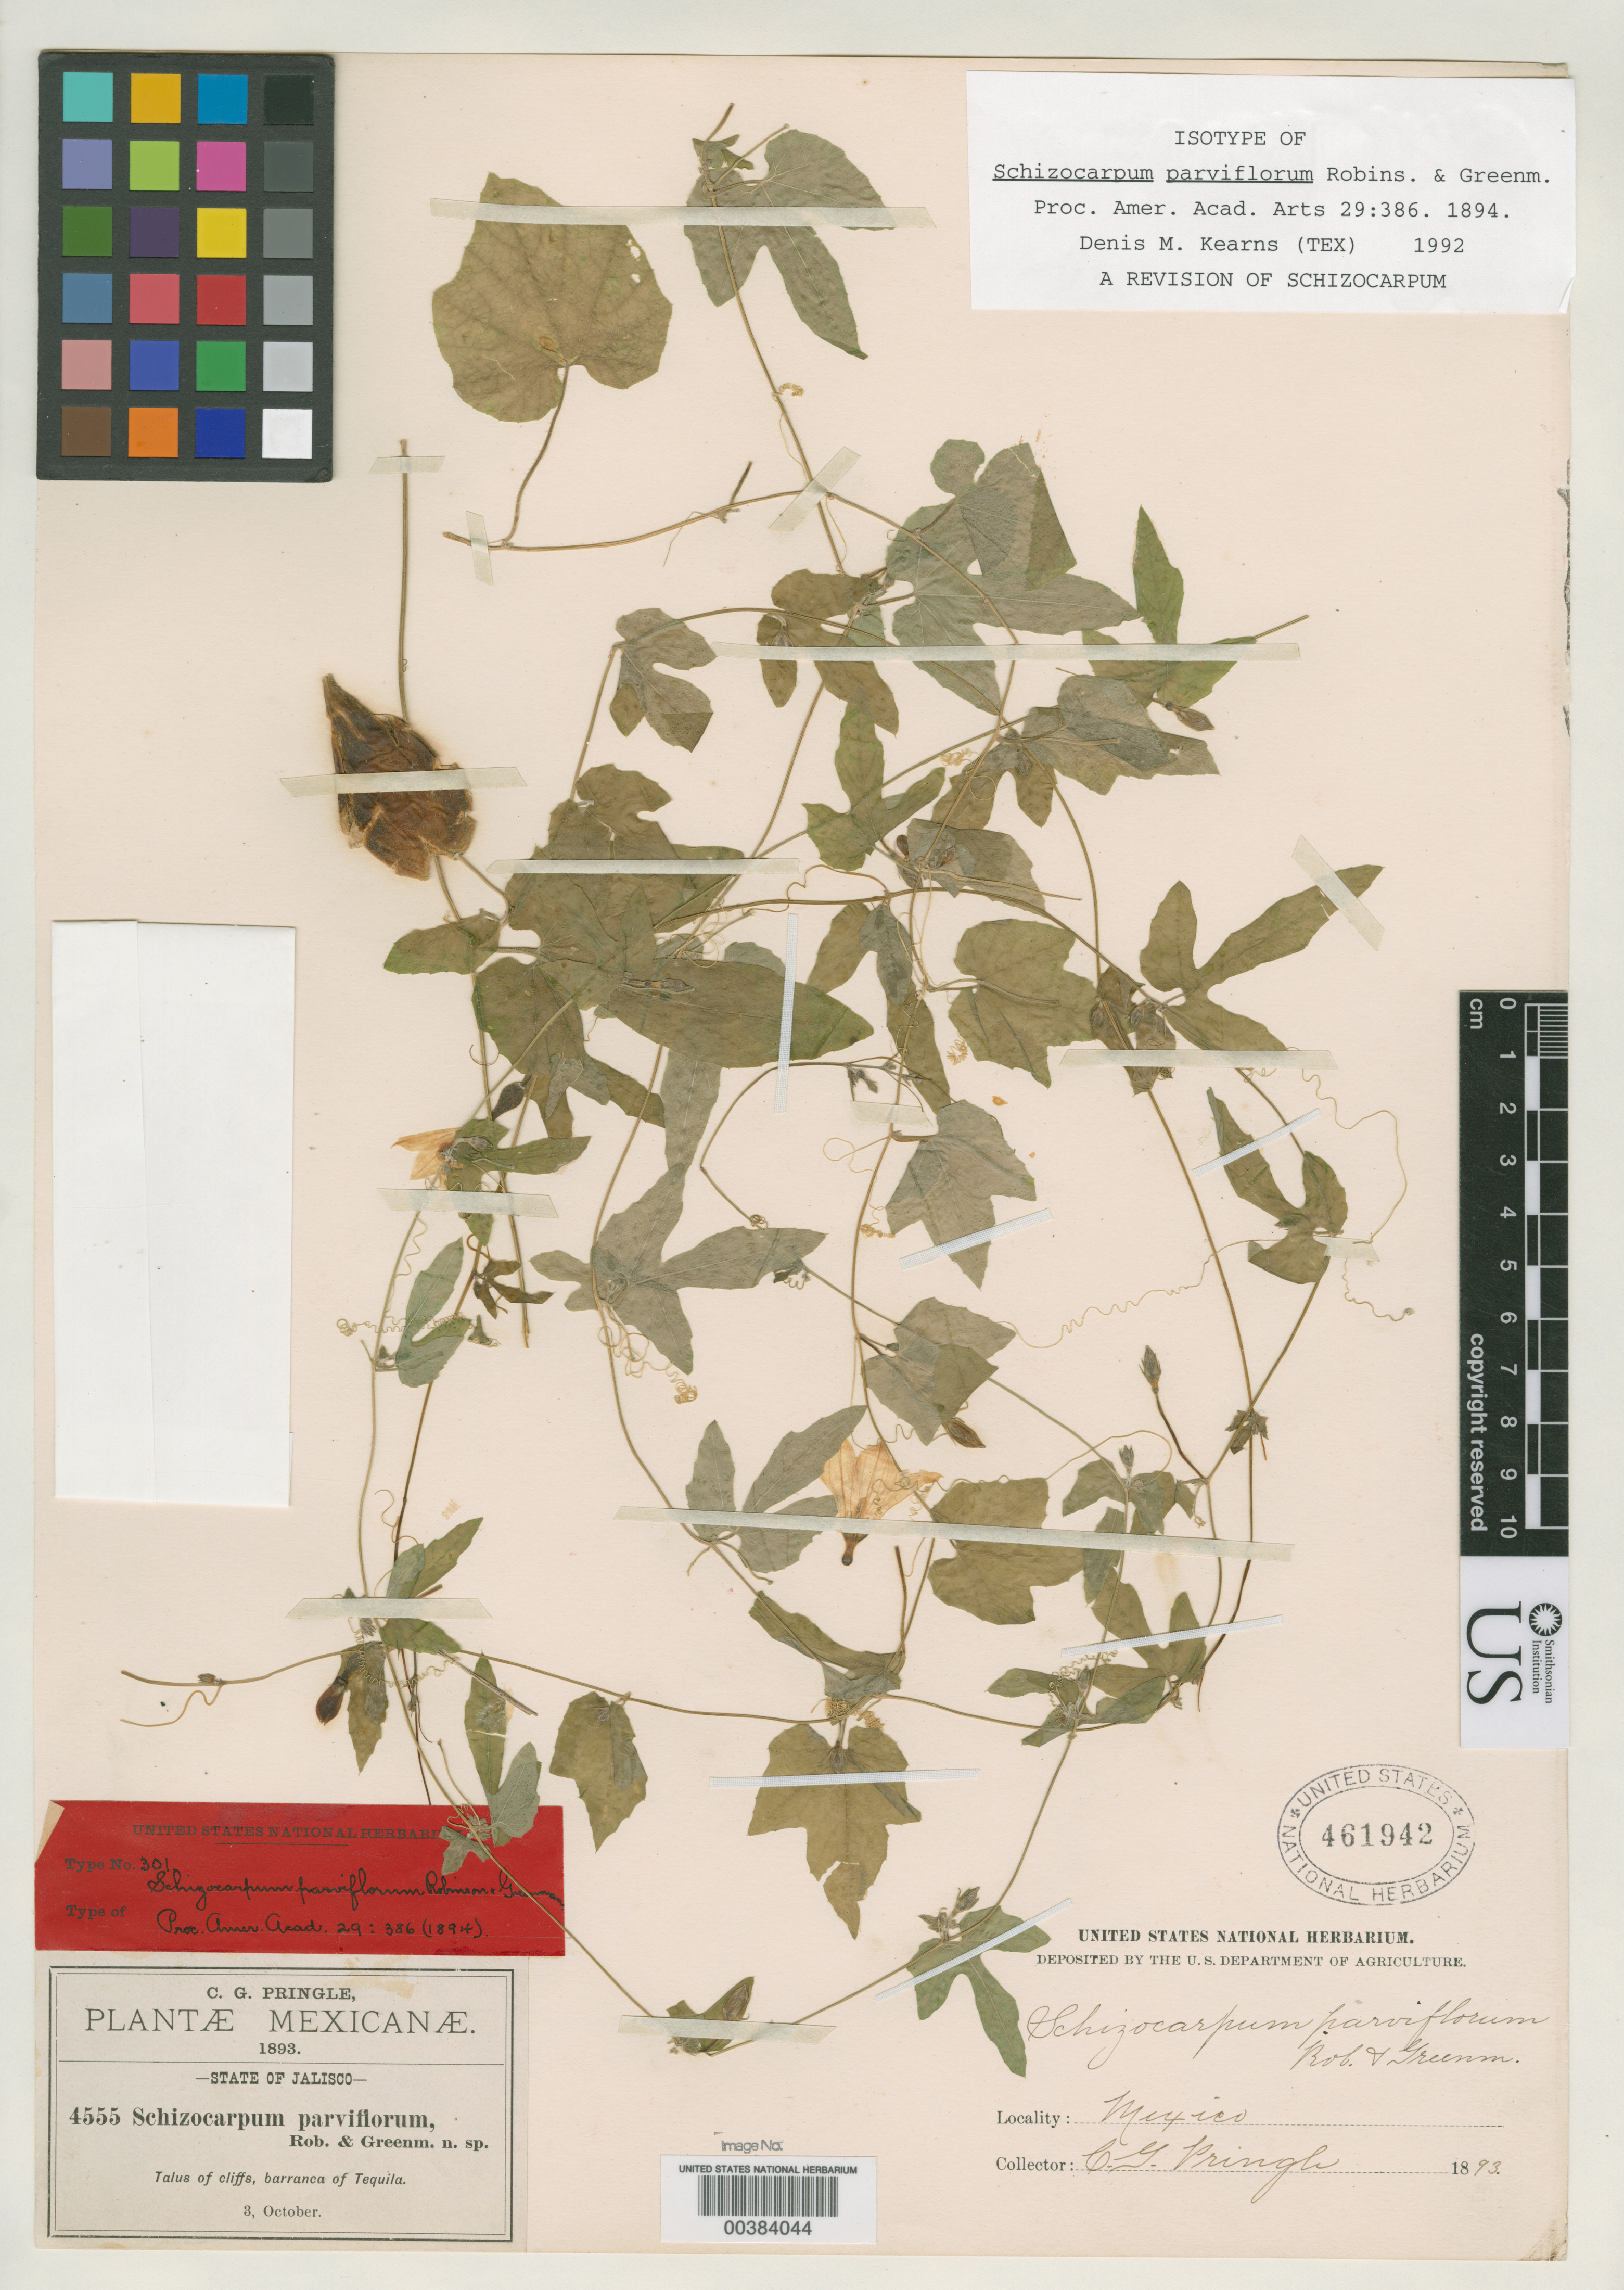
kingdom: Plantae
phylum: Tracheophyta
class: Magnoliopsida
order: Cucurbitales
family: Cucurbitaceae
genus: Schizocarpum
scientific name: Schizocarpum parviflorum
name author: B.L. Rob. & Greenm.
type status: Isotype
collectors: C. G. Pringle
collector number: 4555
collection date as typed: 03 Oct 1893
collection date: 1893-10-03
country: Mexico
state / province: Jalisco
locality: Tequila.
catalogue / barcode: US 461942